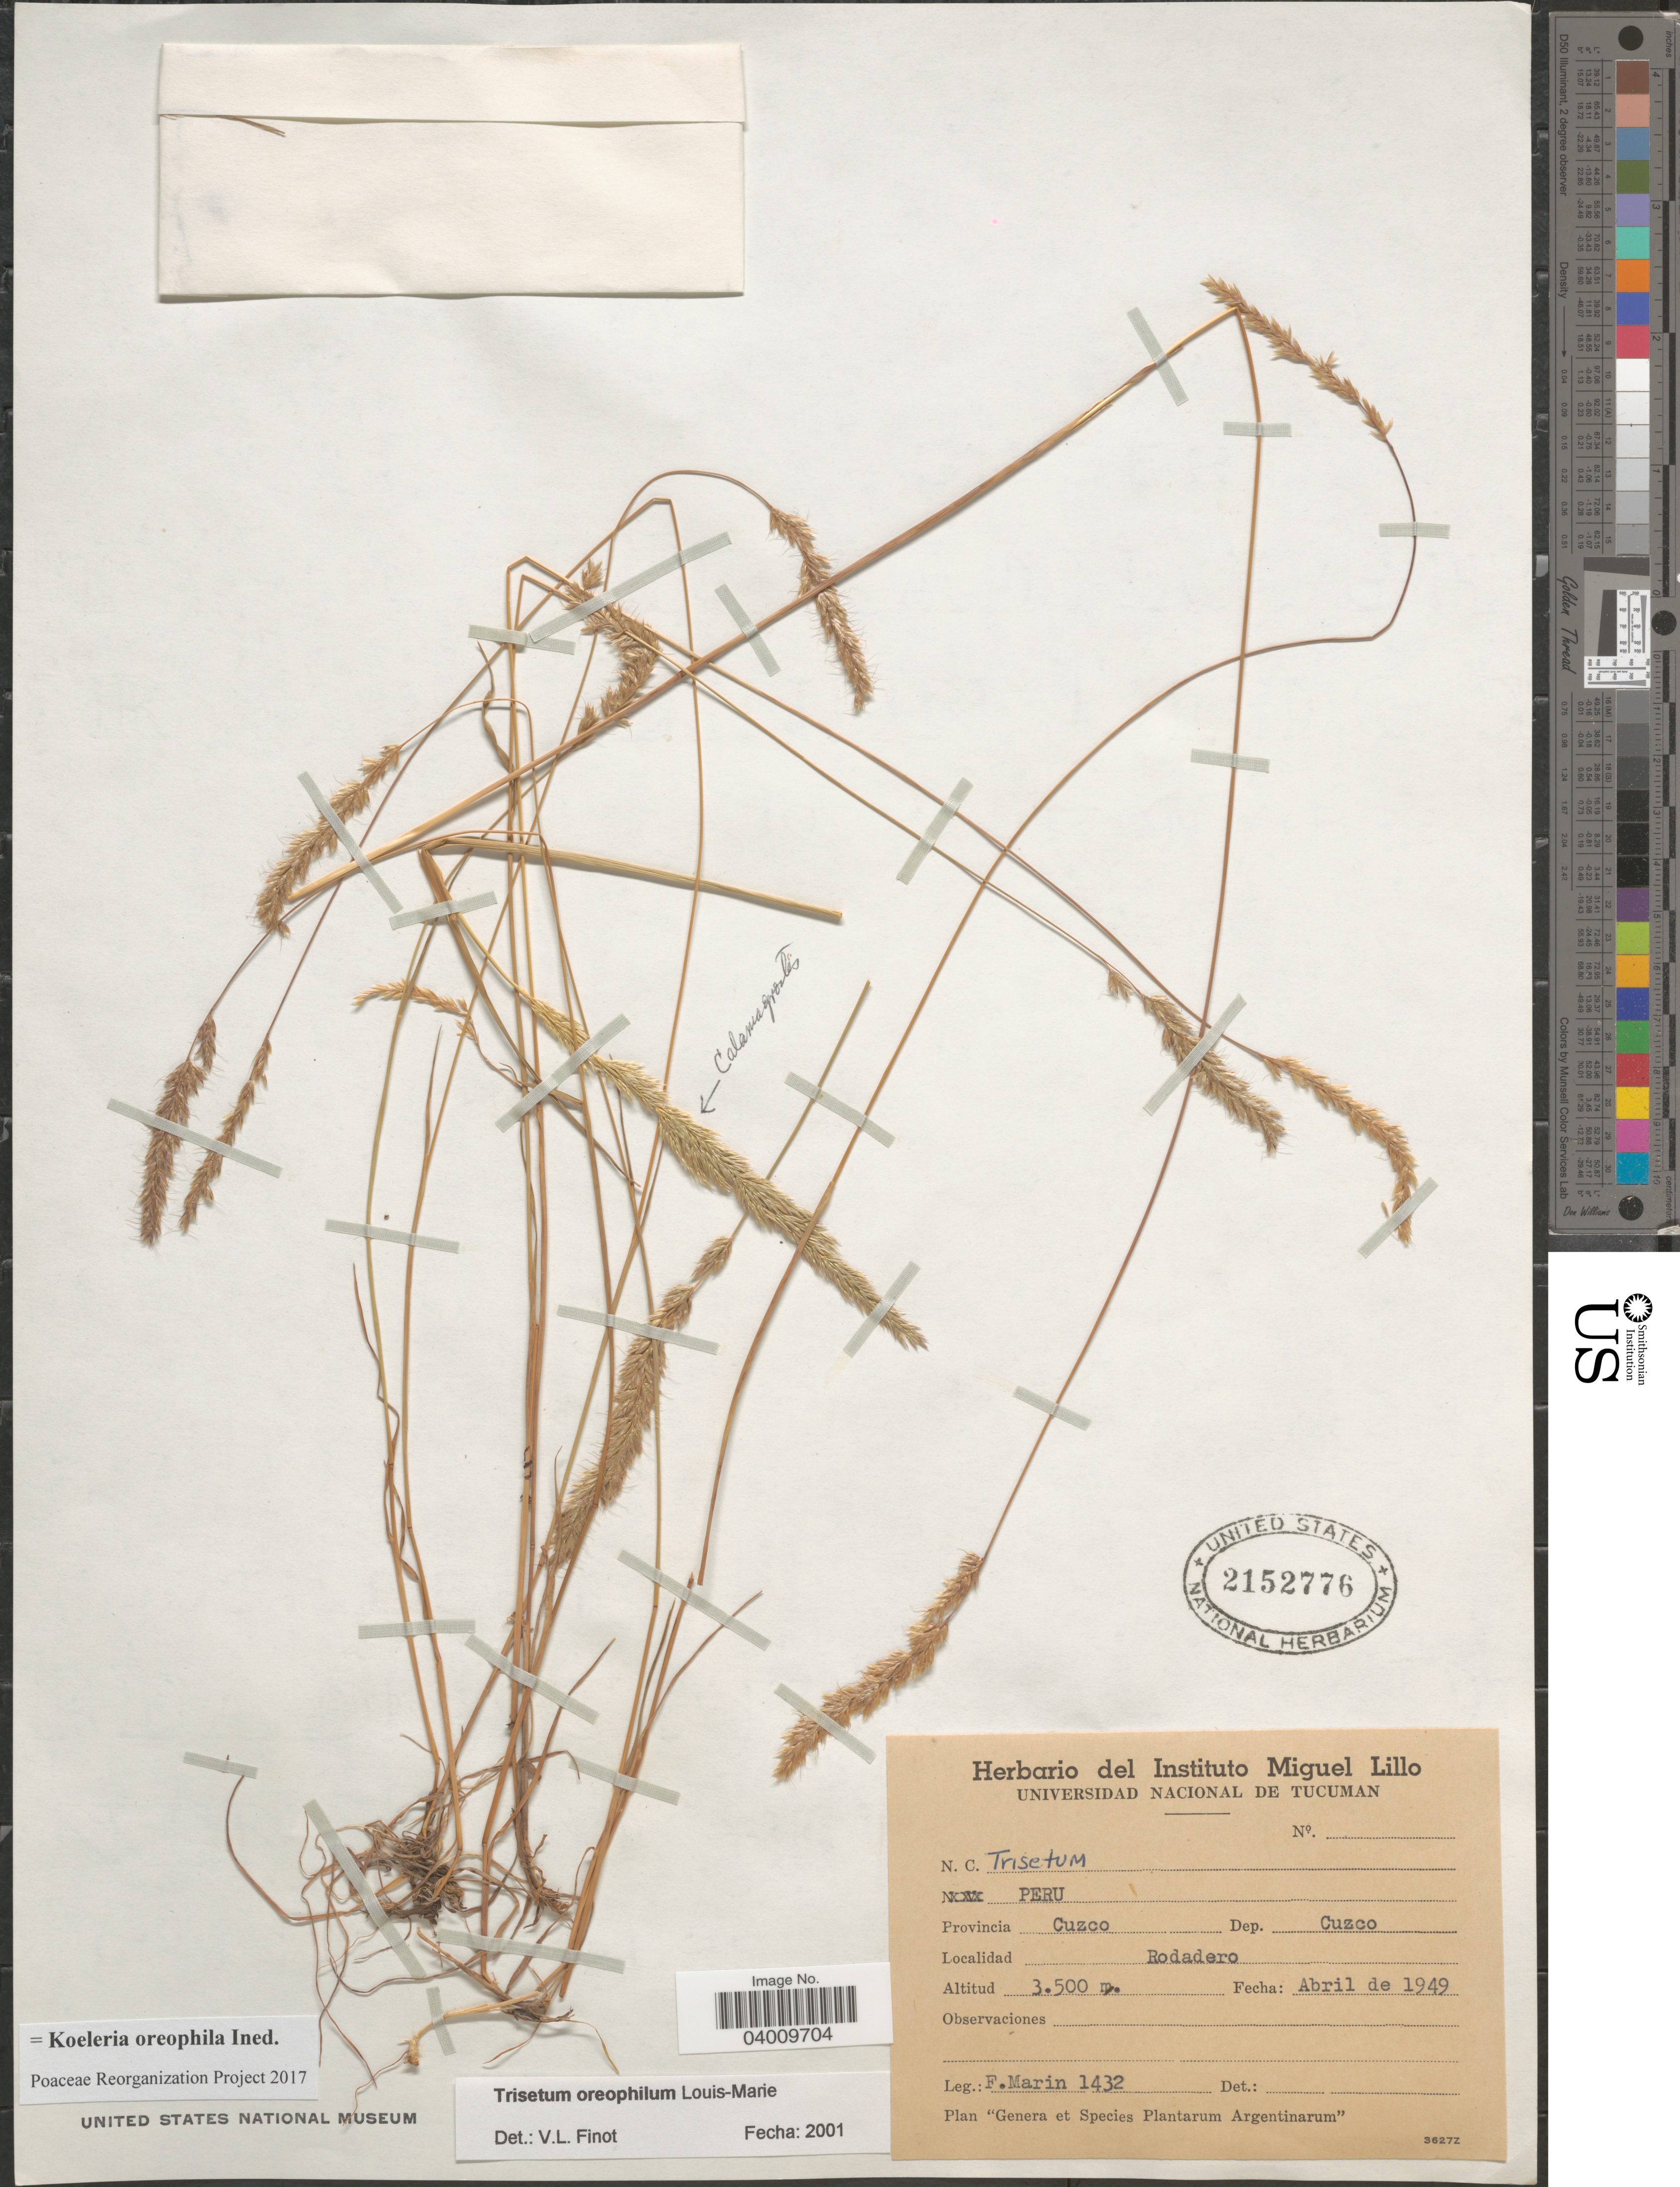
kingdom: Plantae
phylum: Tracheophyta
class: Liliopsida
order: Poales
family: Poaceae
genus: Koeleria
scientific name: Koeleria oreophila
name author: (Louis-Marie) Barberá et al.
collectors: F. Marin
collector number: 1432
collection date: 1949-04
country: Peru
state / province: Cusco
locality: Provincia Cuzco. Dep. Cuzco. Rodadero.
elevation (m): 3500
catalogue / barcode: US 2152776